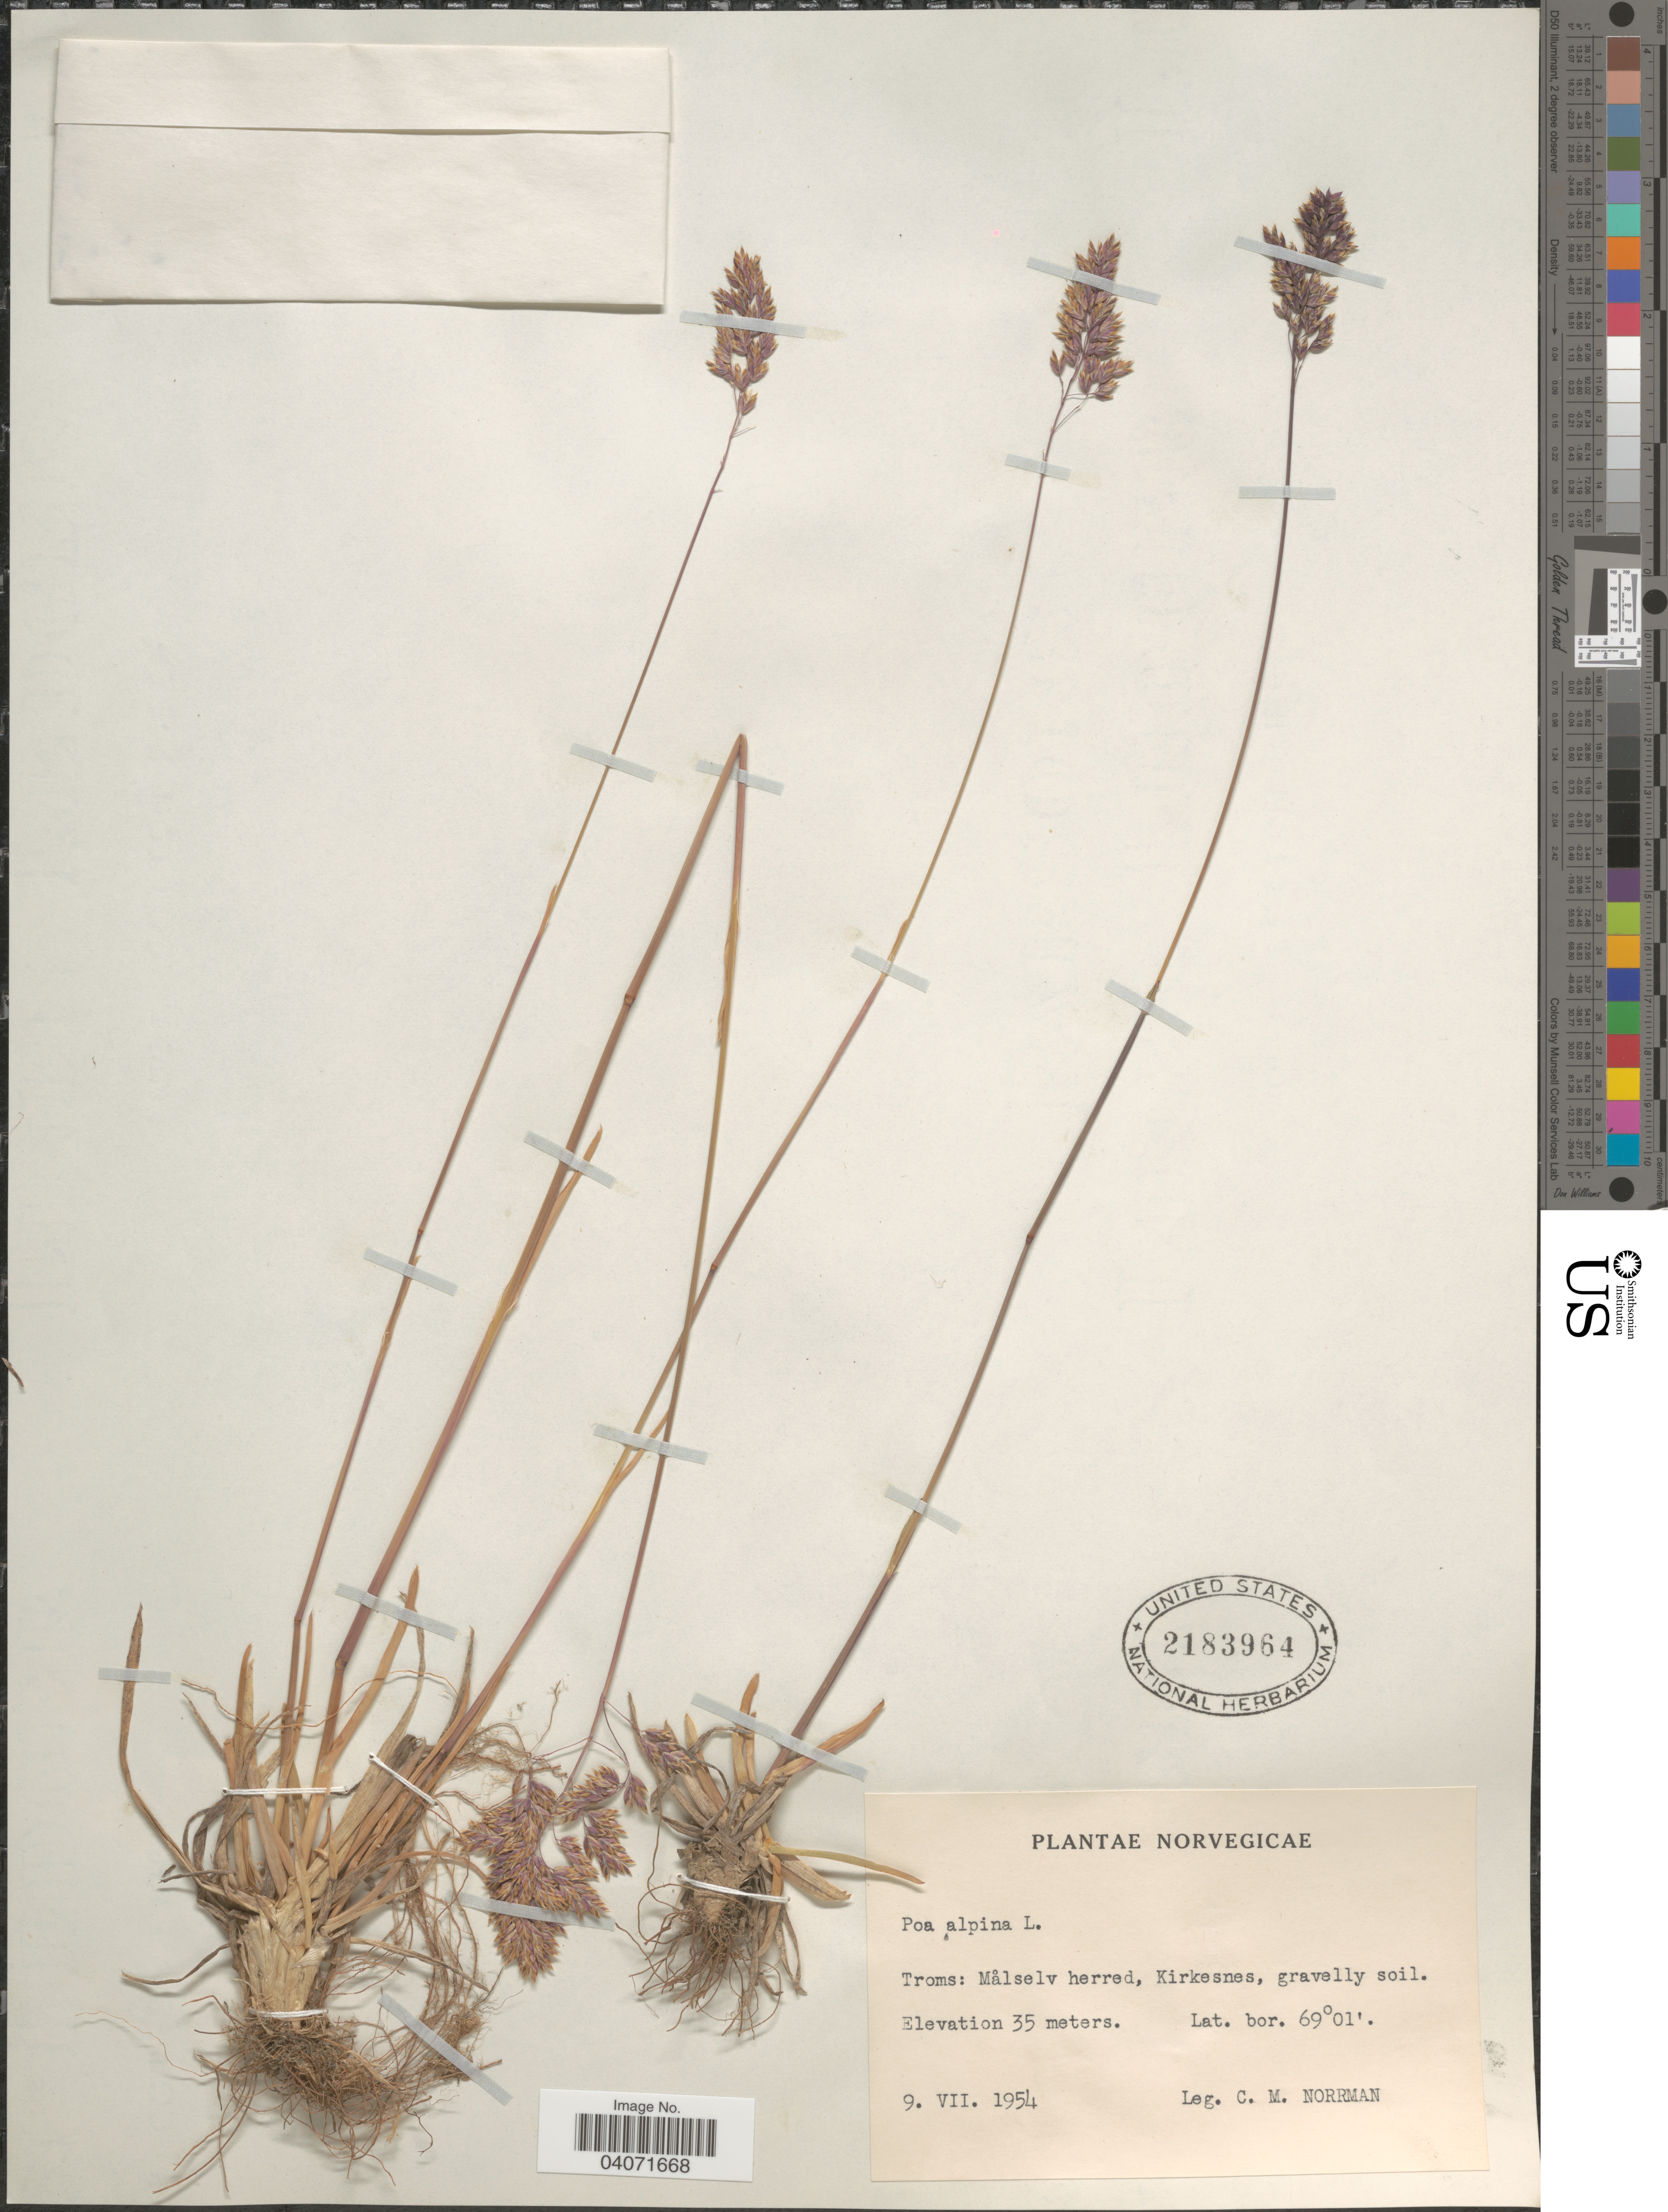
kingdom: Plantae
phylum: Tracheophyta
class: Liliopsida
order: Poales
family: Poaceae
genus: Poa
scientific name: Poa alpina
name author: L.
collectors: C. Norrman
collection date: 1954-07-09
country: Norway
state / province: Troms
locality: Målselv herred, Kirkesnes.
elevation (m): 35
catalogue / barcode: US 2183964